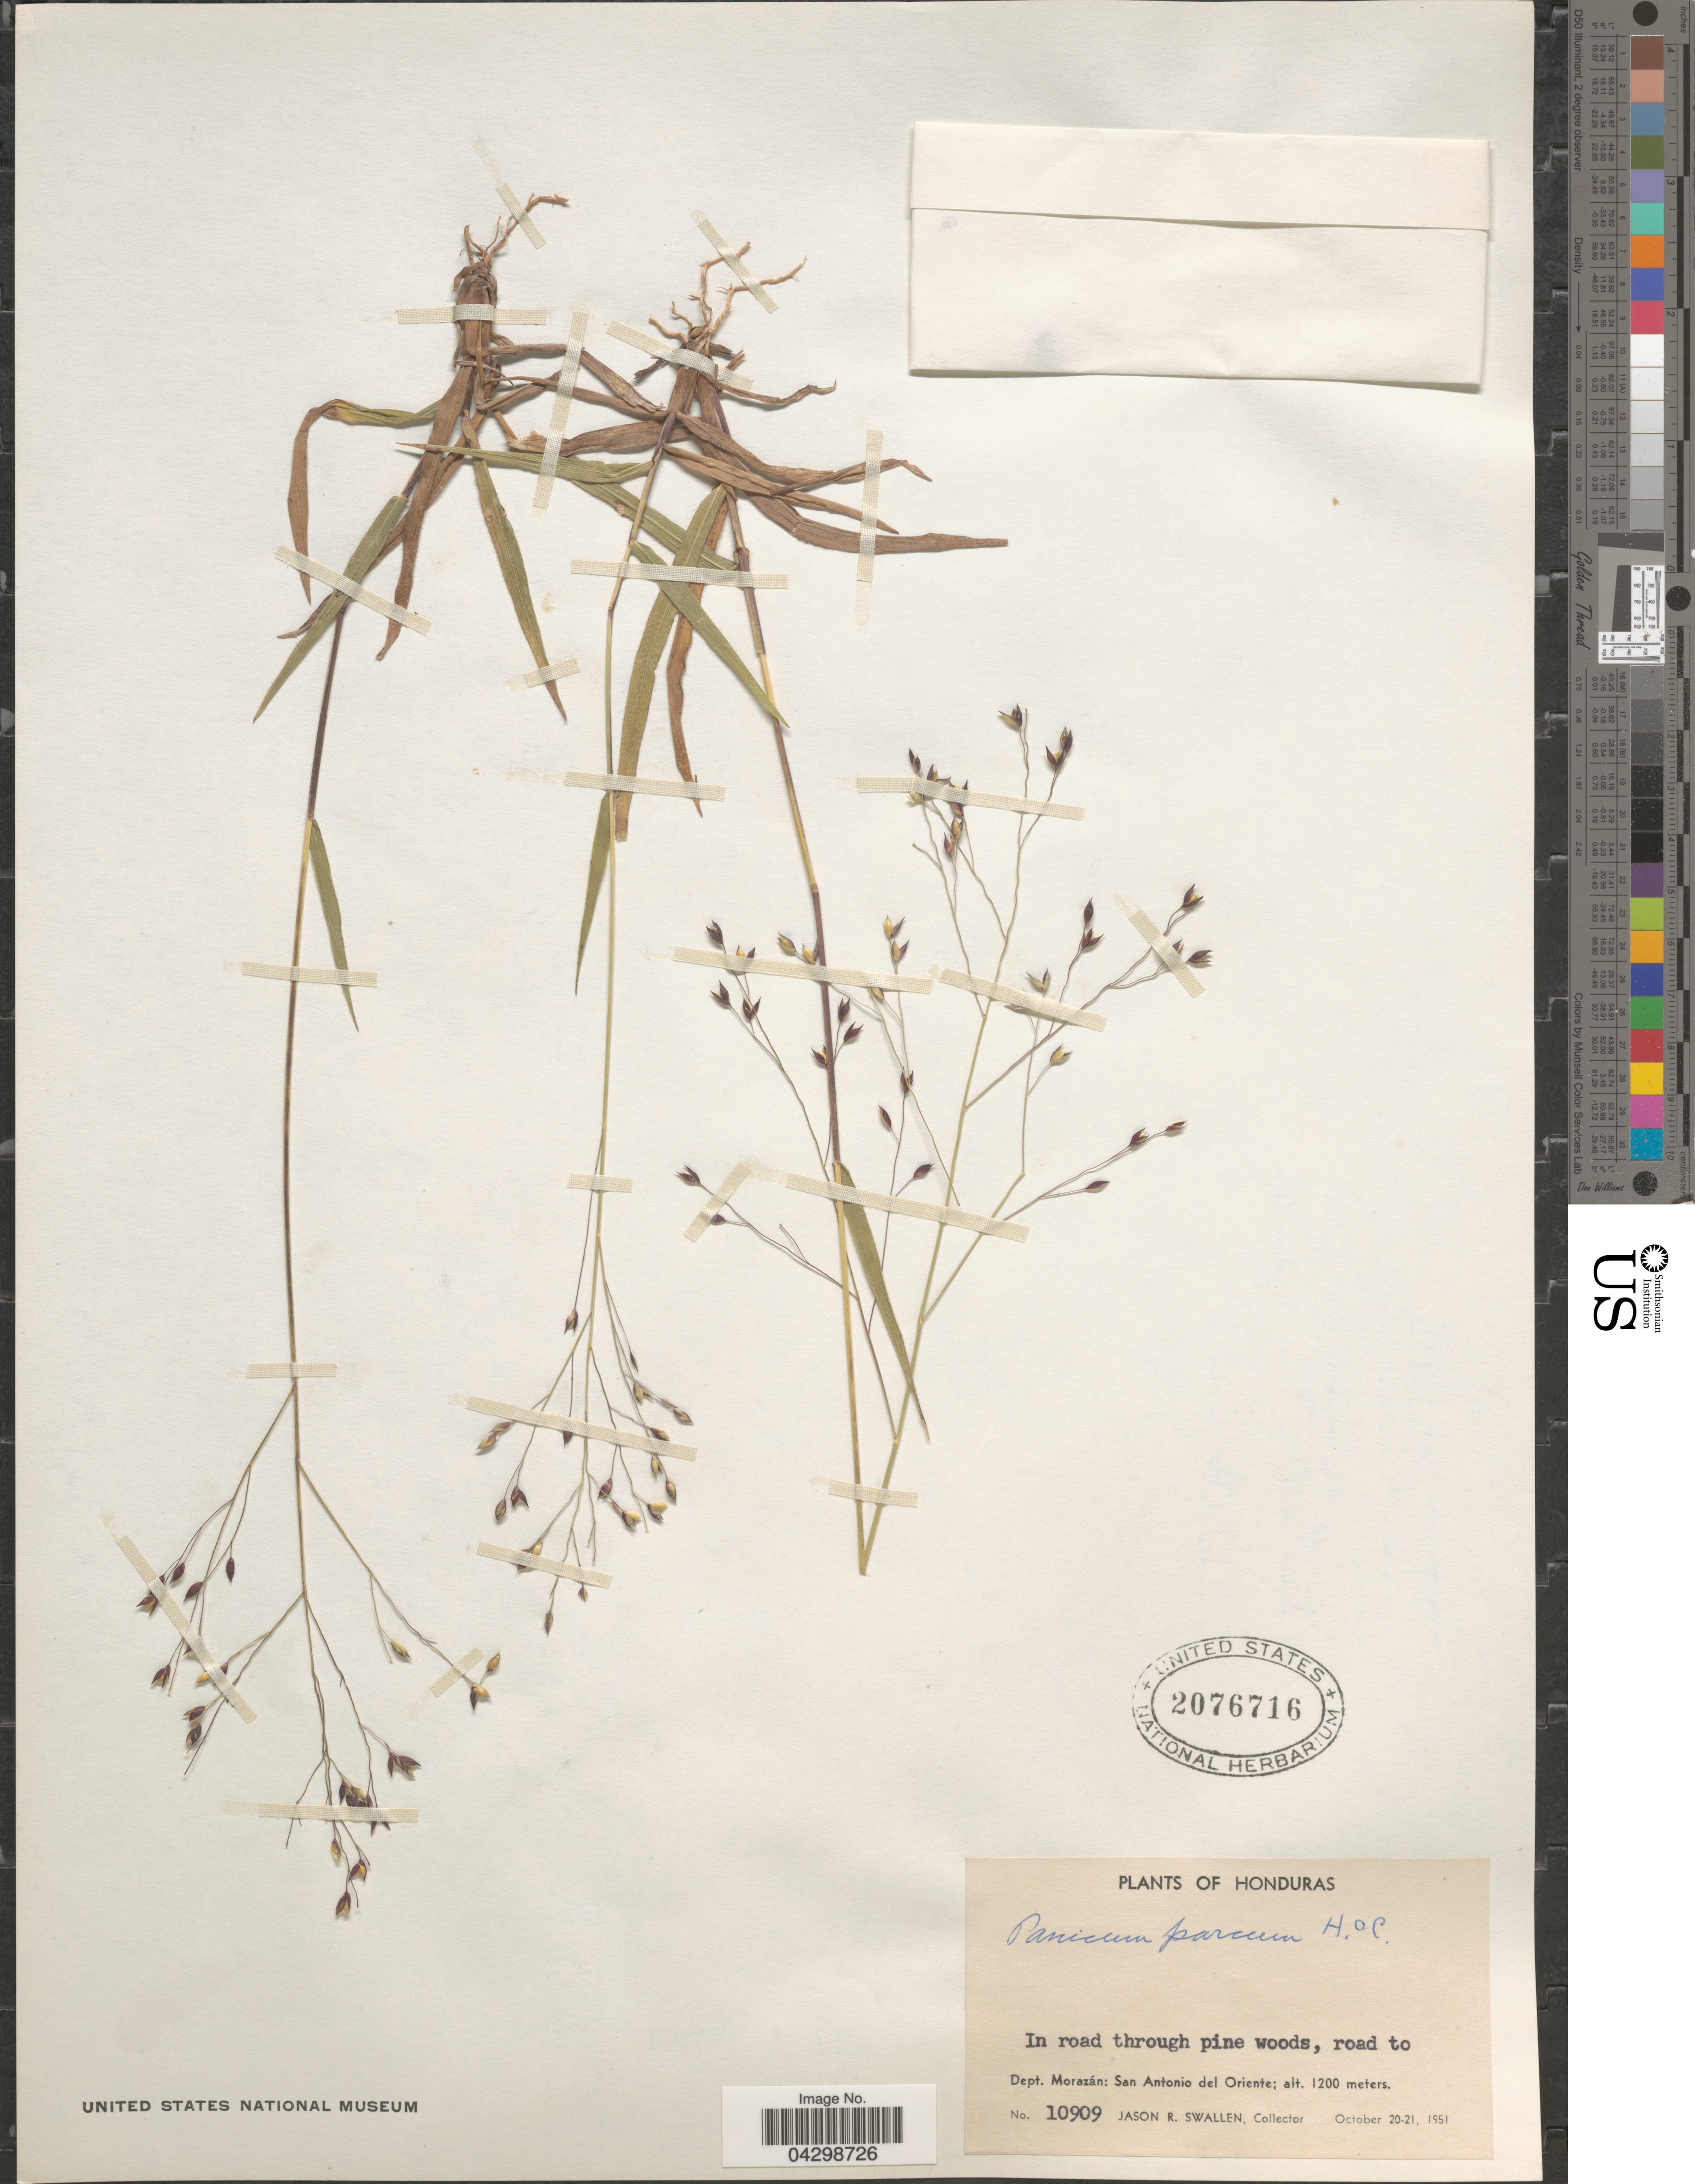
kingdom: Plantae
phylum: Tracheophyta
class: Liliopsida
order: Poales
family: Poaceae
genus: Panicum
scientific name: Panicum parcum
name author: Hitchc. & Chase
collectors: J. R. Swallen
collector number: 10909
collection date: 1951-10-20/1951-10-21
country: Honduras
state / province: Fco. Morazán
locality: In road through pine woods, road to Dept. Morazán: San Antonio del Oriente.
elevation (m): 1200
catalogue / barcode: US 2076716